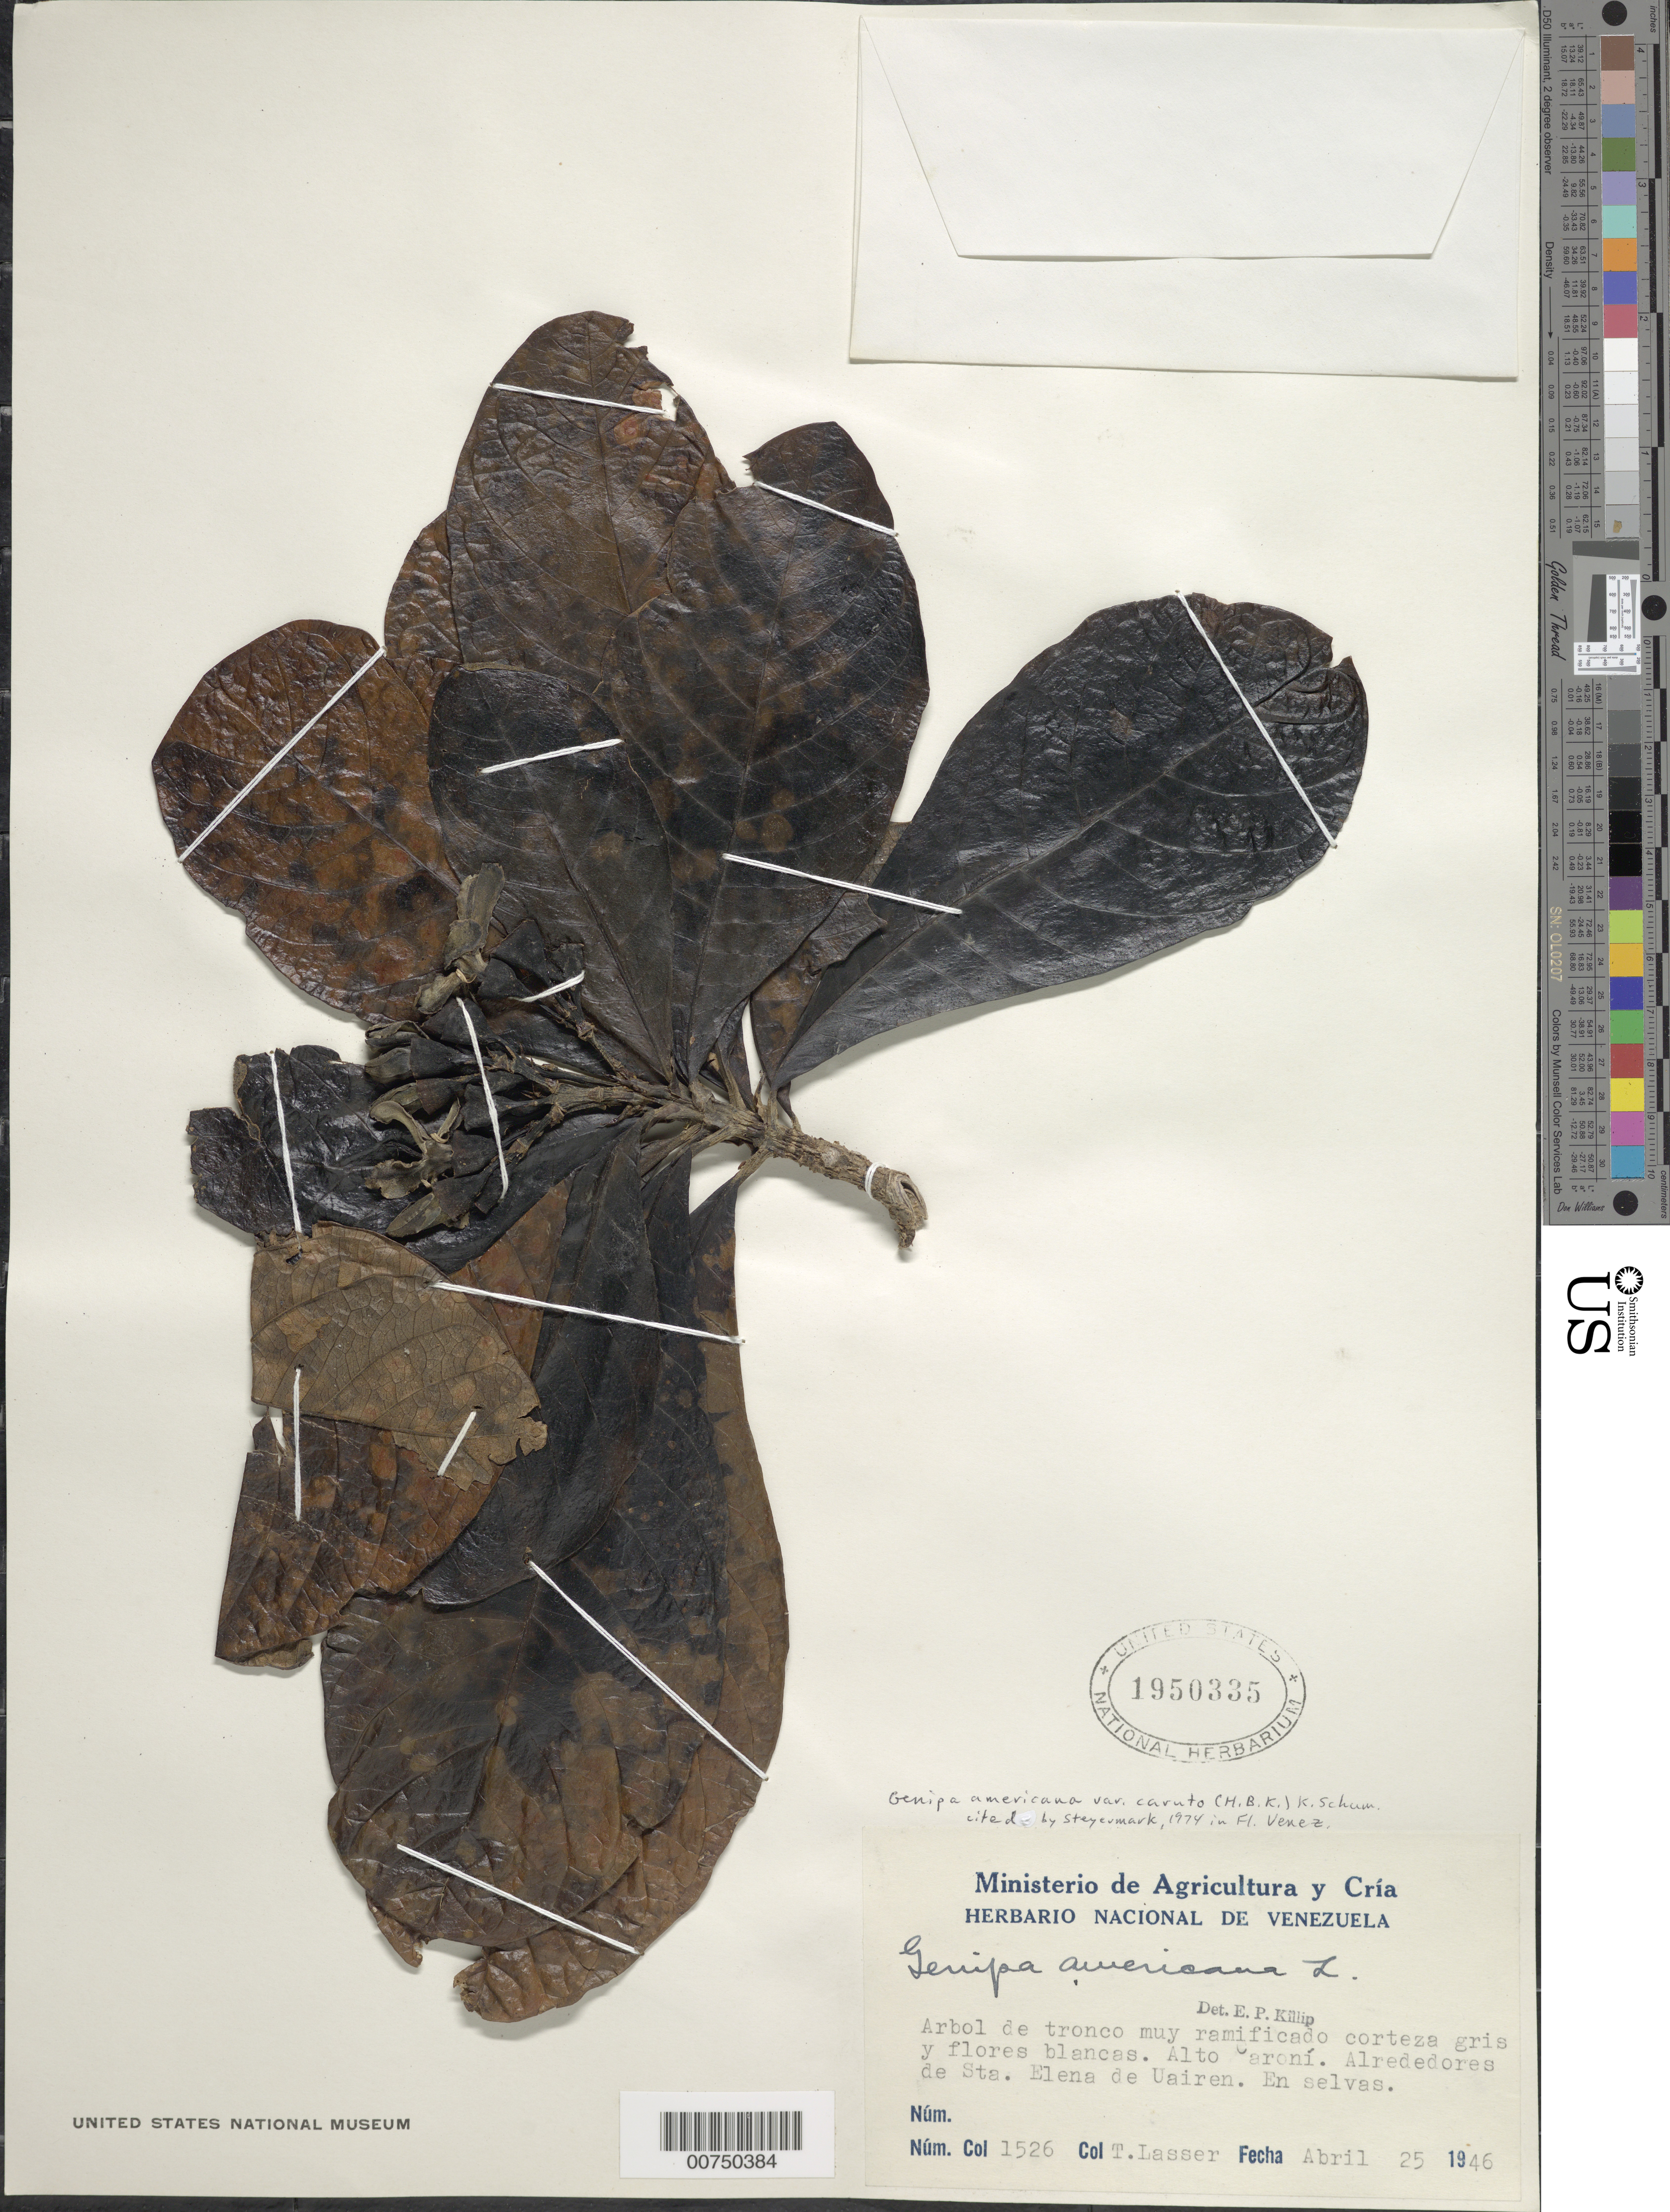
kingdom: Plantae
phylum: Tracheophyta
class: Magnoliopsida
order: Gentianales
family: Rubiaceae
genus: Genipa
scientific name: Genipa americana var. caruto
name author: (Kunth) K. Schum.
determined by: Killip, Ellsworth P.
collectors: T. Lasser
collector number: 1526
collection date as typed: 25-Apr-46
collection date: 1946-04-25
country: Venezuela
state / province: Bolívar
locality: Sta. Elena de Uairén, Alto Caroní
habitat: Woods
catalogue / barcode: US 1950335